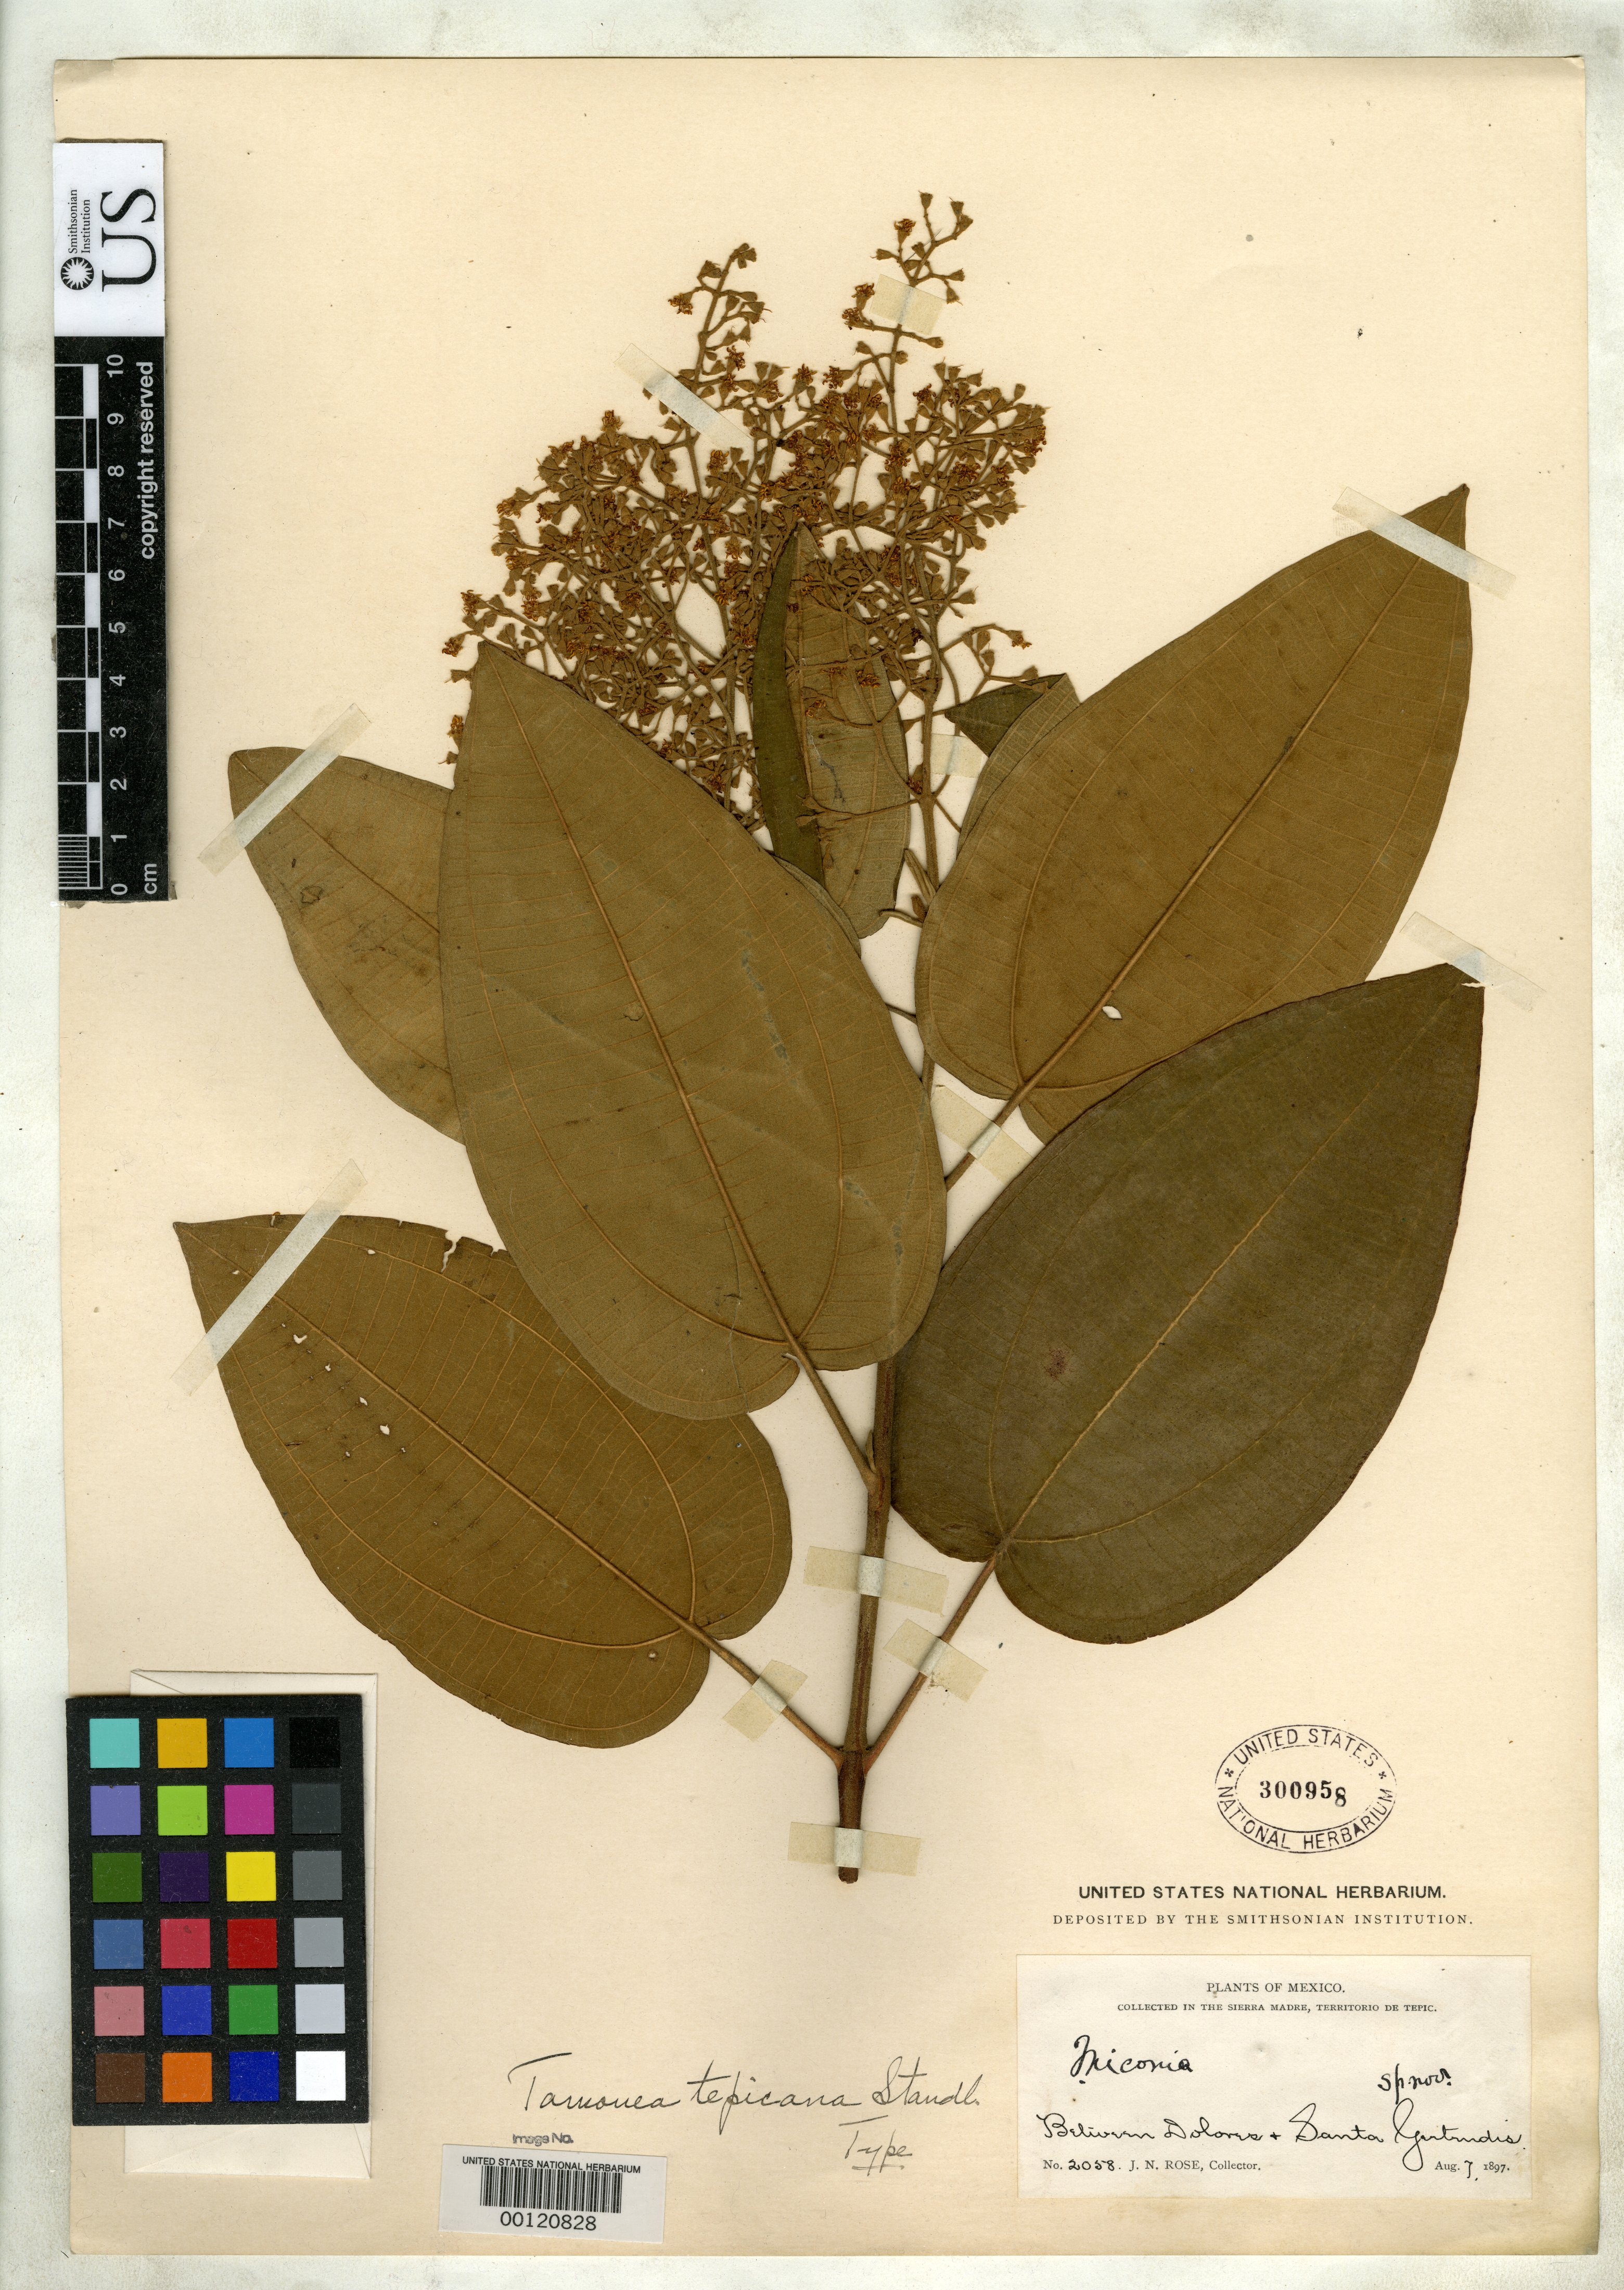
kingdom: Plantae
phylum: Tracheophyta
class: Magnoliopsida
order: Myrtales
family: Melastomataceae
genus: Miconia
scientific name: Miconia tepicana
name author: Standl.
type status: Holotype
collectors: J. N. Rose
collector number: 2058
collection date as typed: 07 Aug 1897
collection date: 1897-08-07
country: Mexico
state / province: Nayarit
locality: Sierra Madre, Territorio de Tepic. Between Dolores and Santa Gertrudis.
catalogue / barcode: US 300958